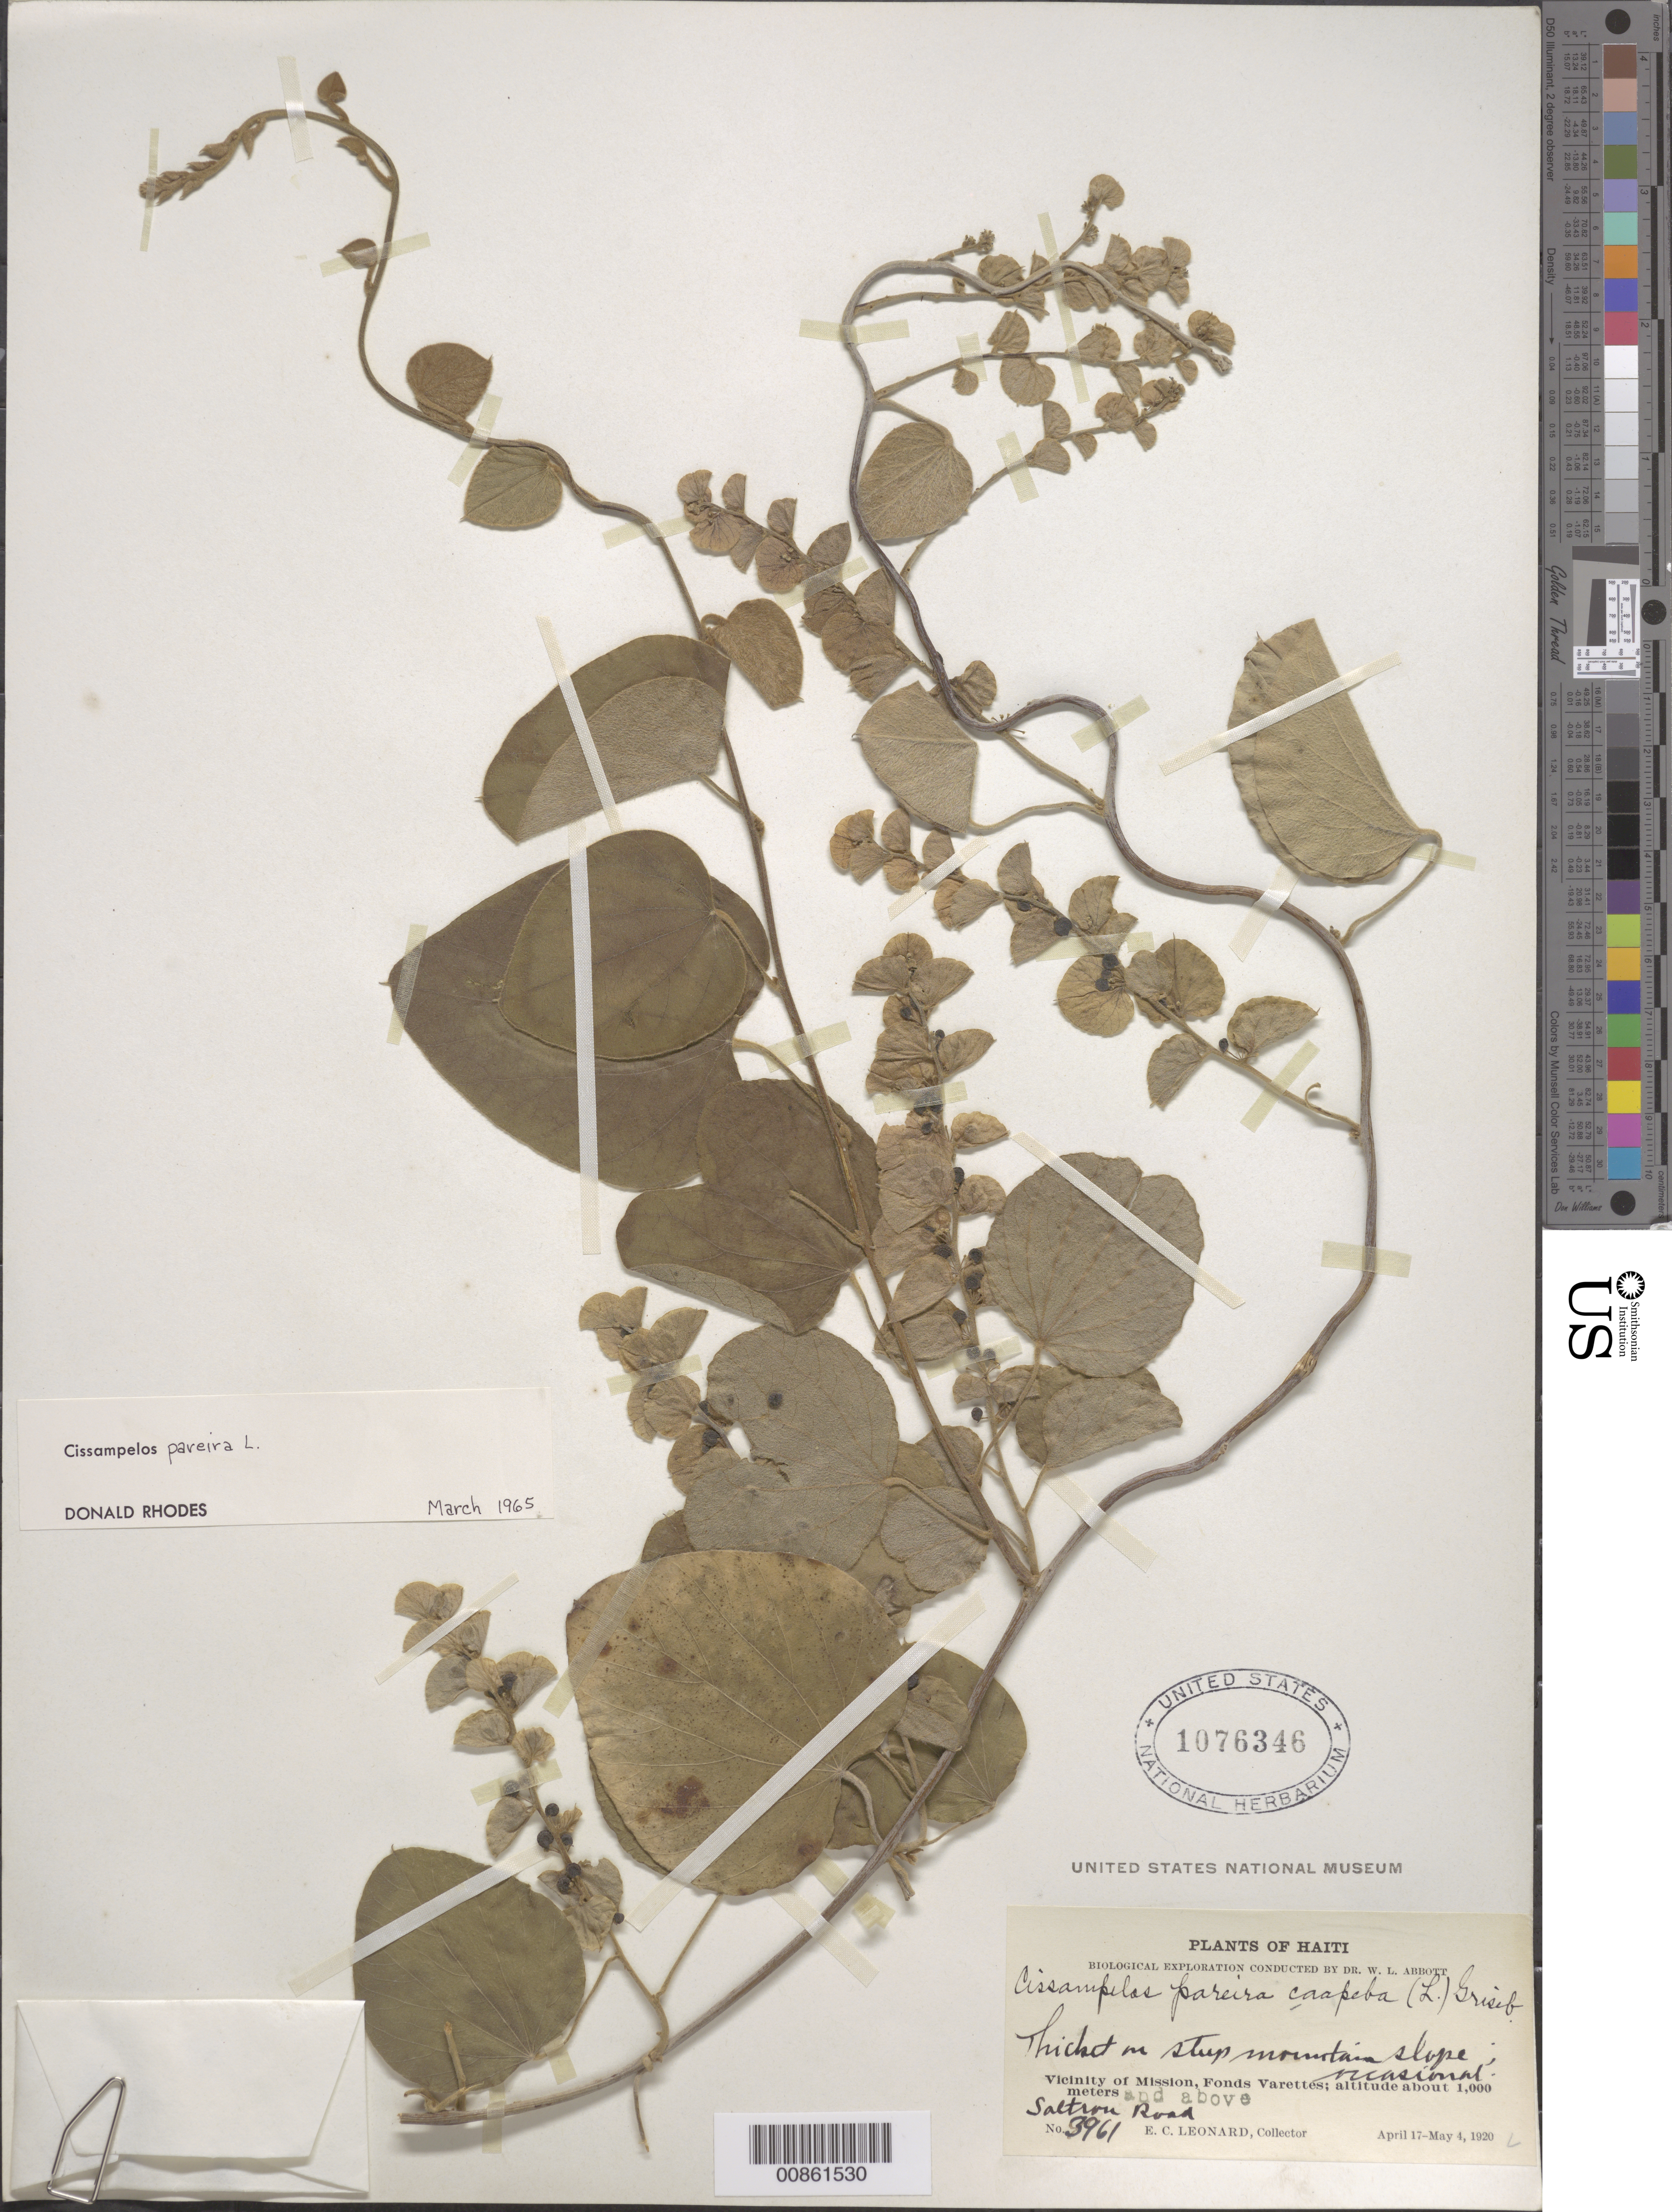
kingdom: Plantae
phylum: Tracheophyta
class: Magnoliopsida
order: Ranunculales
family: Menispermaceae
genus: Cissampelos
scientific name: Cissampelos pareira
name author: L.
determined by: Rhodes, D.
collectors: E. C. Leonard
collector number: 3961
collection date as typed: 17 Apr 1920 to 04 May 1920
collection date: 1920-04-17/1920-05-04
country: Haiti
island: Hispaniola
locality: Vicinity of Mission, Fonds Varettes. Saltrou road.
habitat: Thicket on steep mountain slope.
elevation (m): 1000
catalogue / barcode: US 1076346